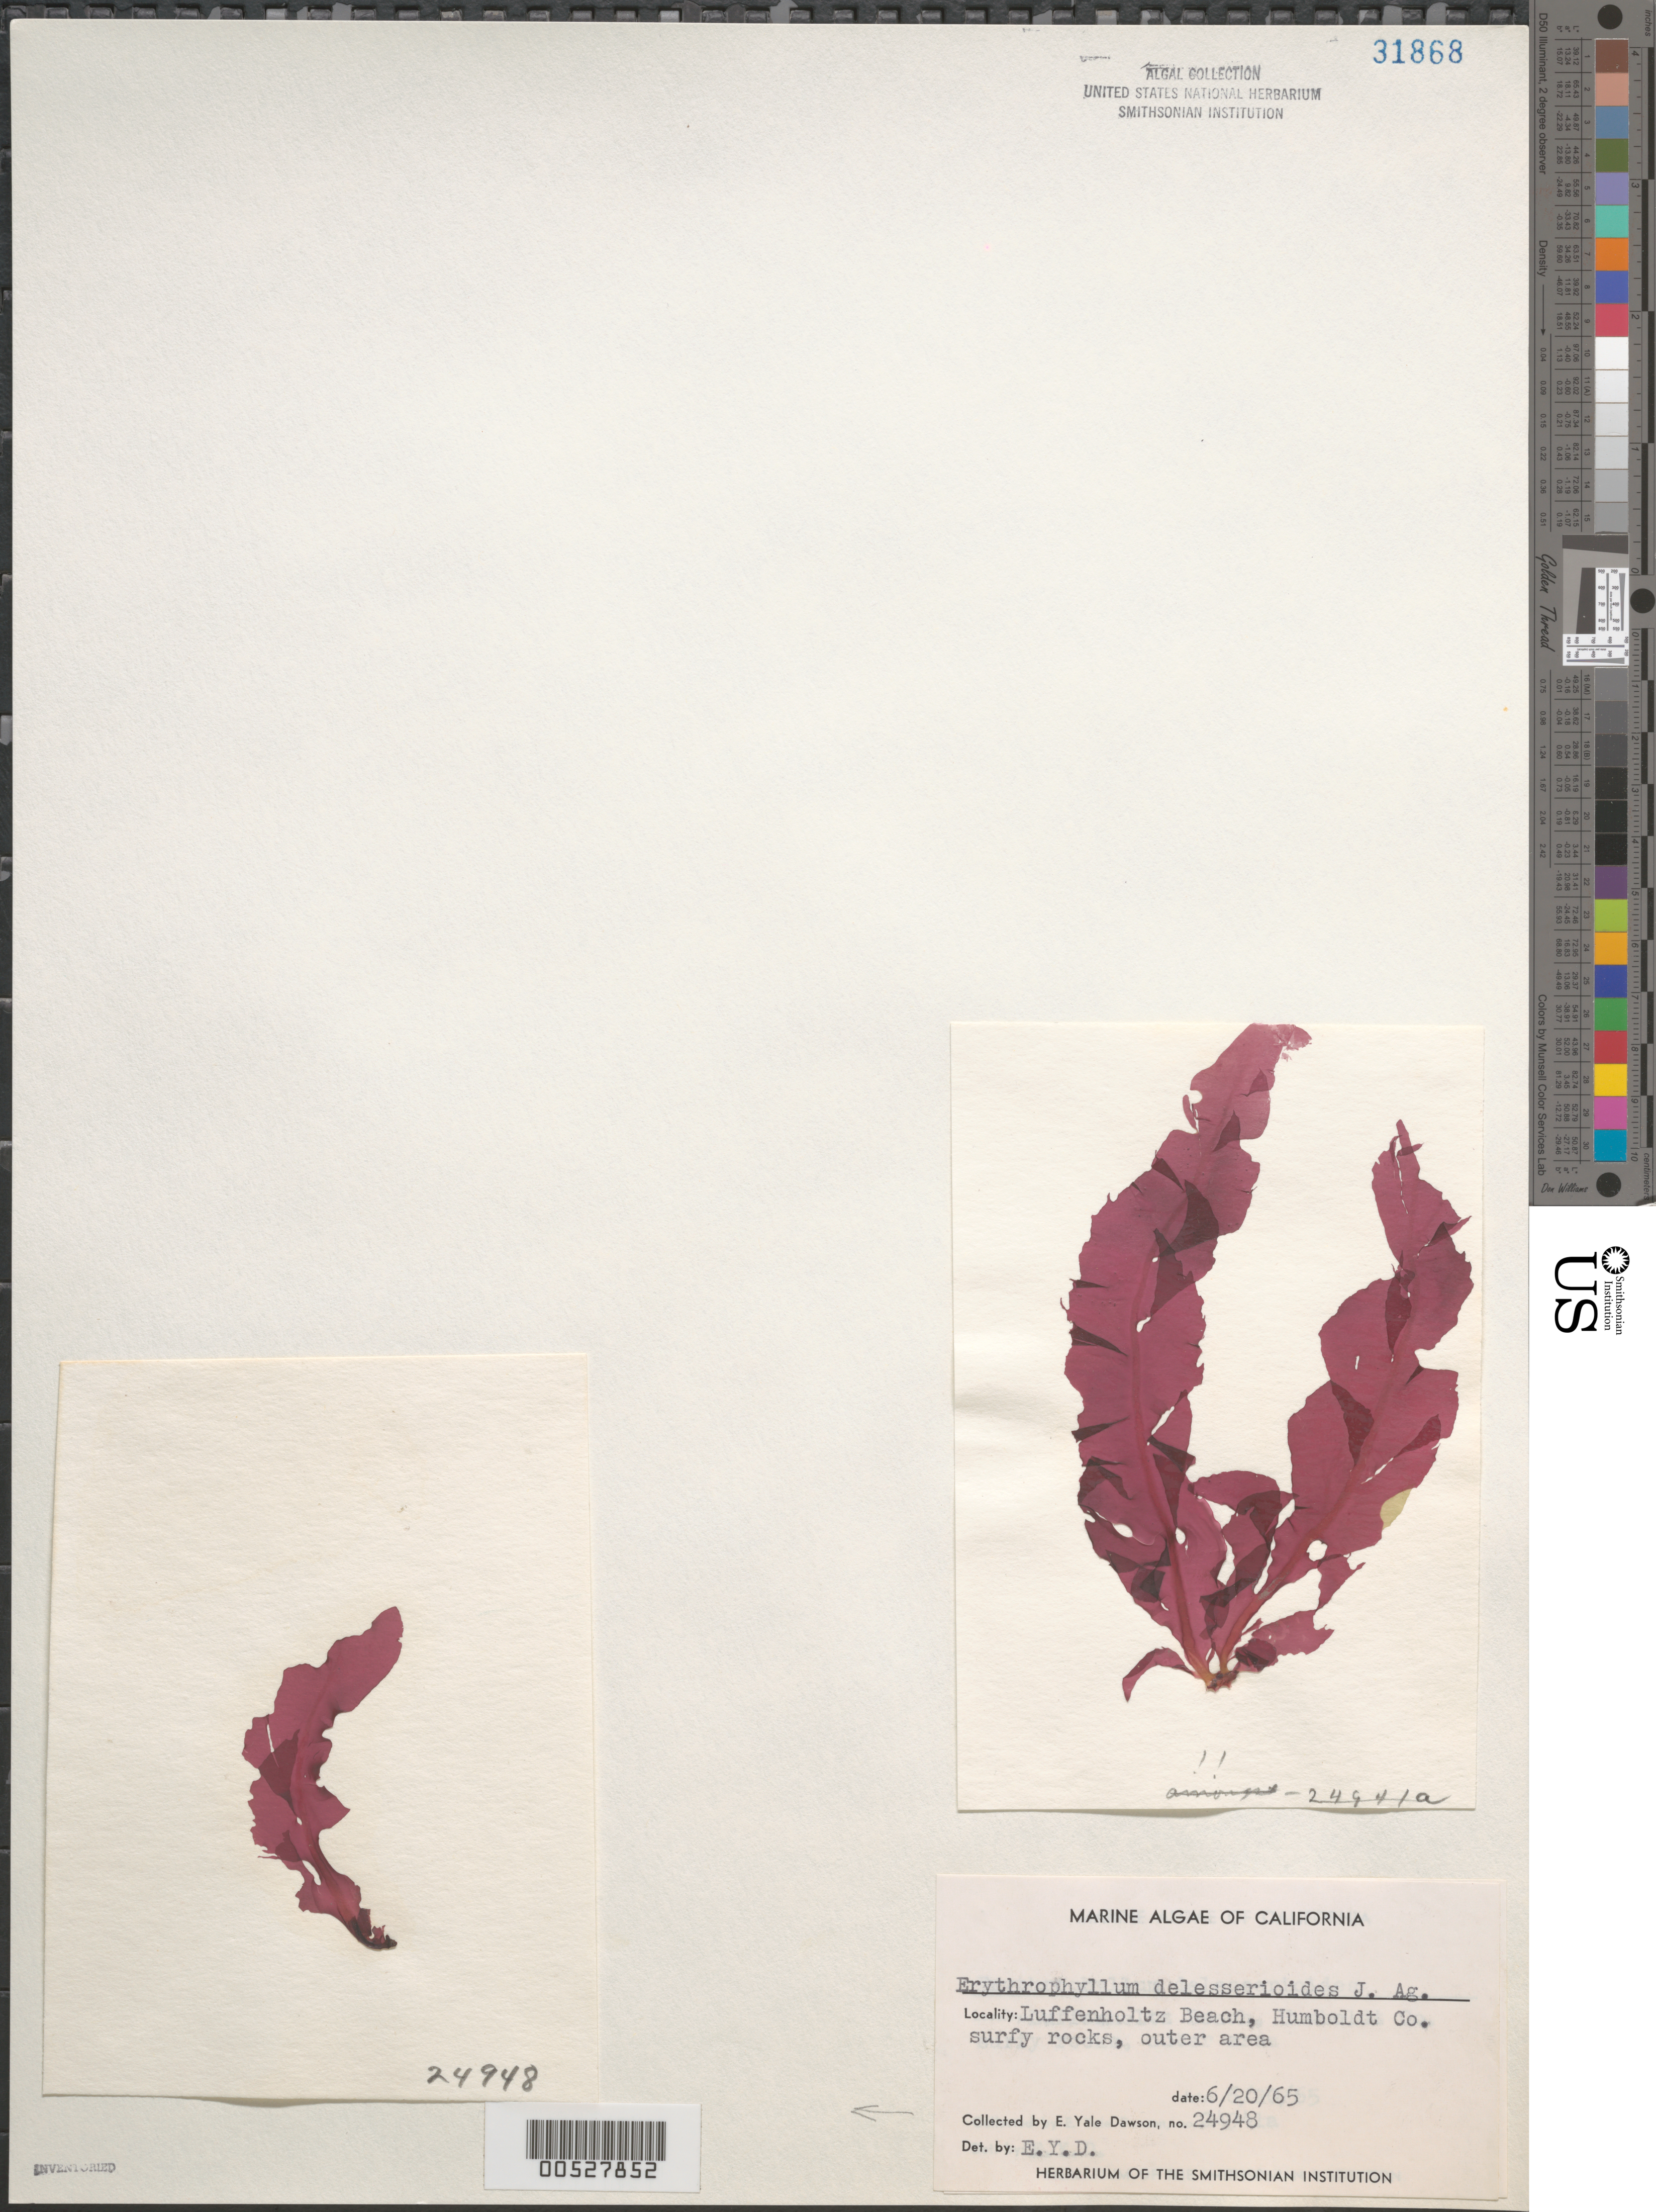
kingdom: Plantae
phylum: Rhodophyta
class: Florideophyceae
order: Gigartinales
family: Kallymeniaceae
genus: Erythrophyllum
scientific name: Erythrophyllum delesserioides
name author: J. Agardh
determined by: Dawson, E. Y.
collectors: E. Y. Dawson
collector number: EYD 24948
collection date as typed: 20 Jun 1965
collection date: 1965-06-20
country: United States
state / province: California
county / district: Humboldt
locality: Luffenholtz Beach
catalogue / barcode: US 31868